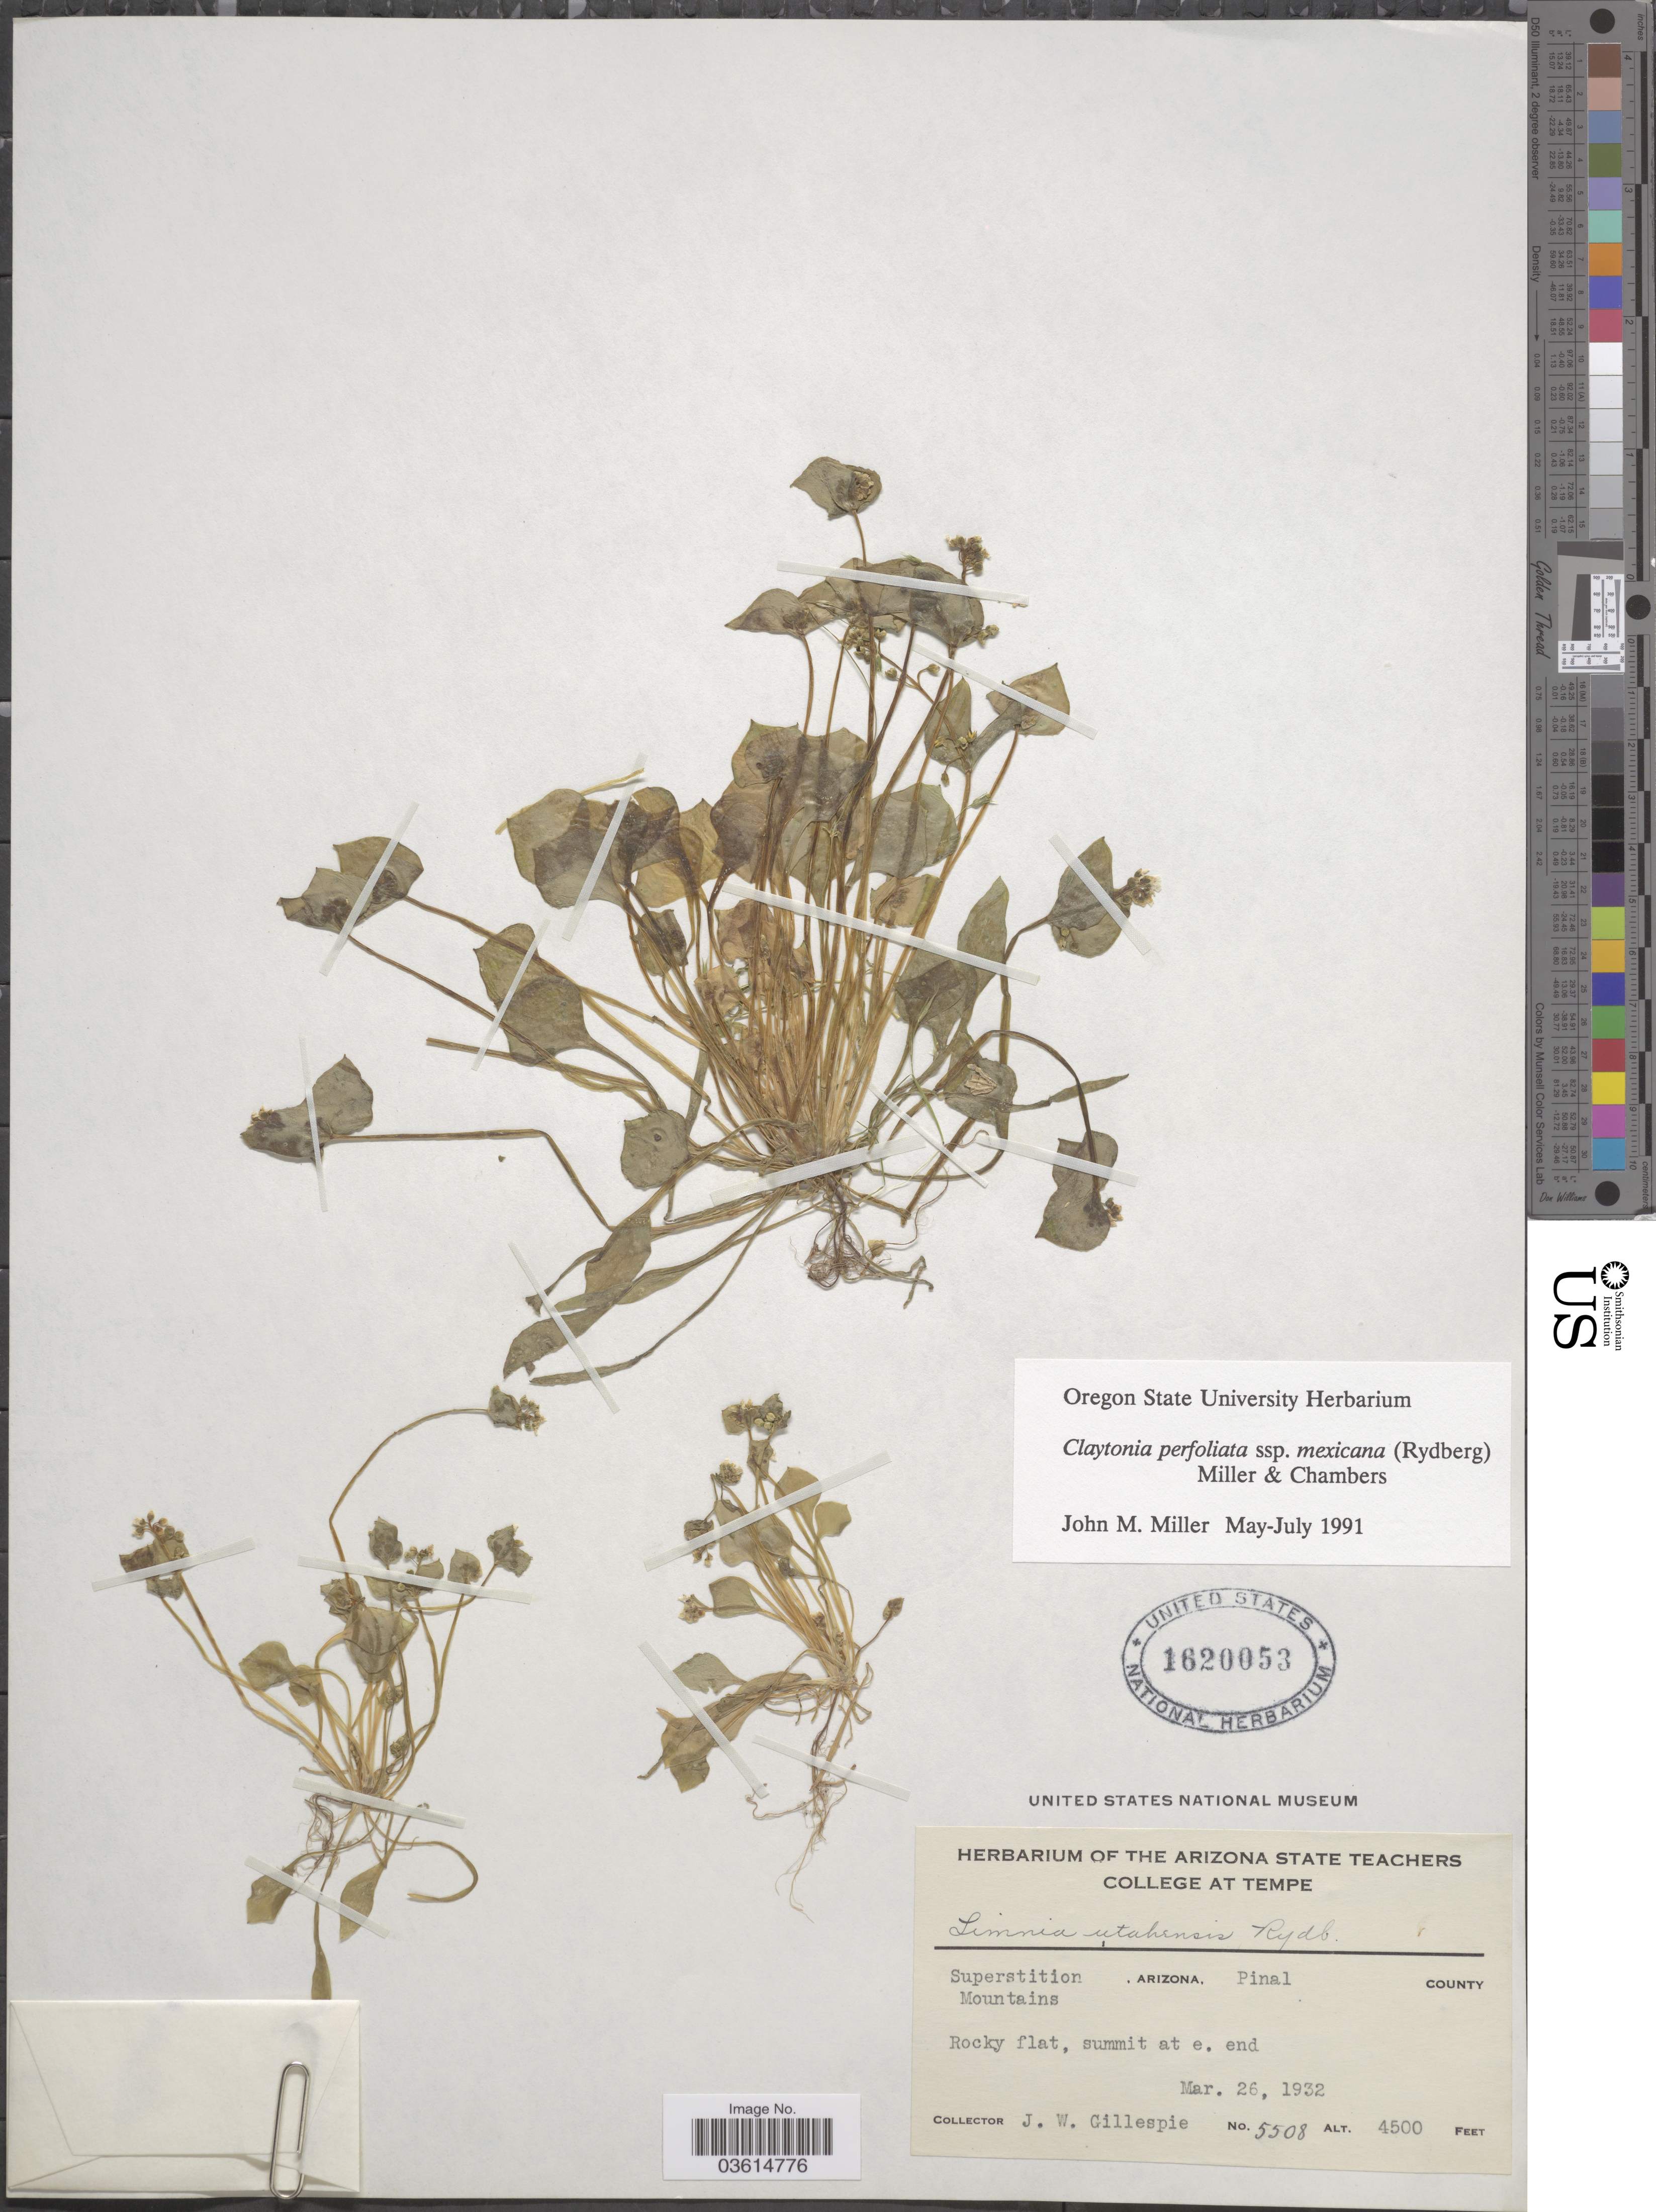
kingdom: Plantae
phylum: Tracheophyta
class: Magnoliopsida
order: Caryophyllales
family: Montiaceae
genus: Claytonia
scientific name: Claytonia perfoliata subsp. mexicana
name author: (Rydb.) Mill. & Chambers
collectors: J. W. Gillespie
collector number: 5508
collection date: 1932-03-26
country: United States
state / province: Arizona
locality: Superstition Mountains. Pinal County. Summit at e. end.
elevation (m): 1372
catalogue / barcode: US 1620053